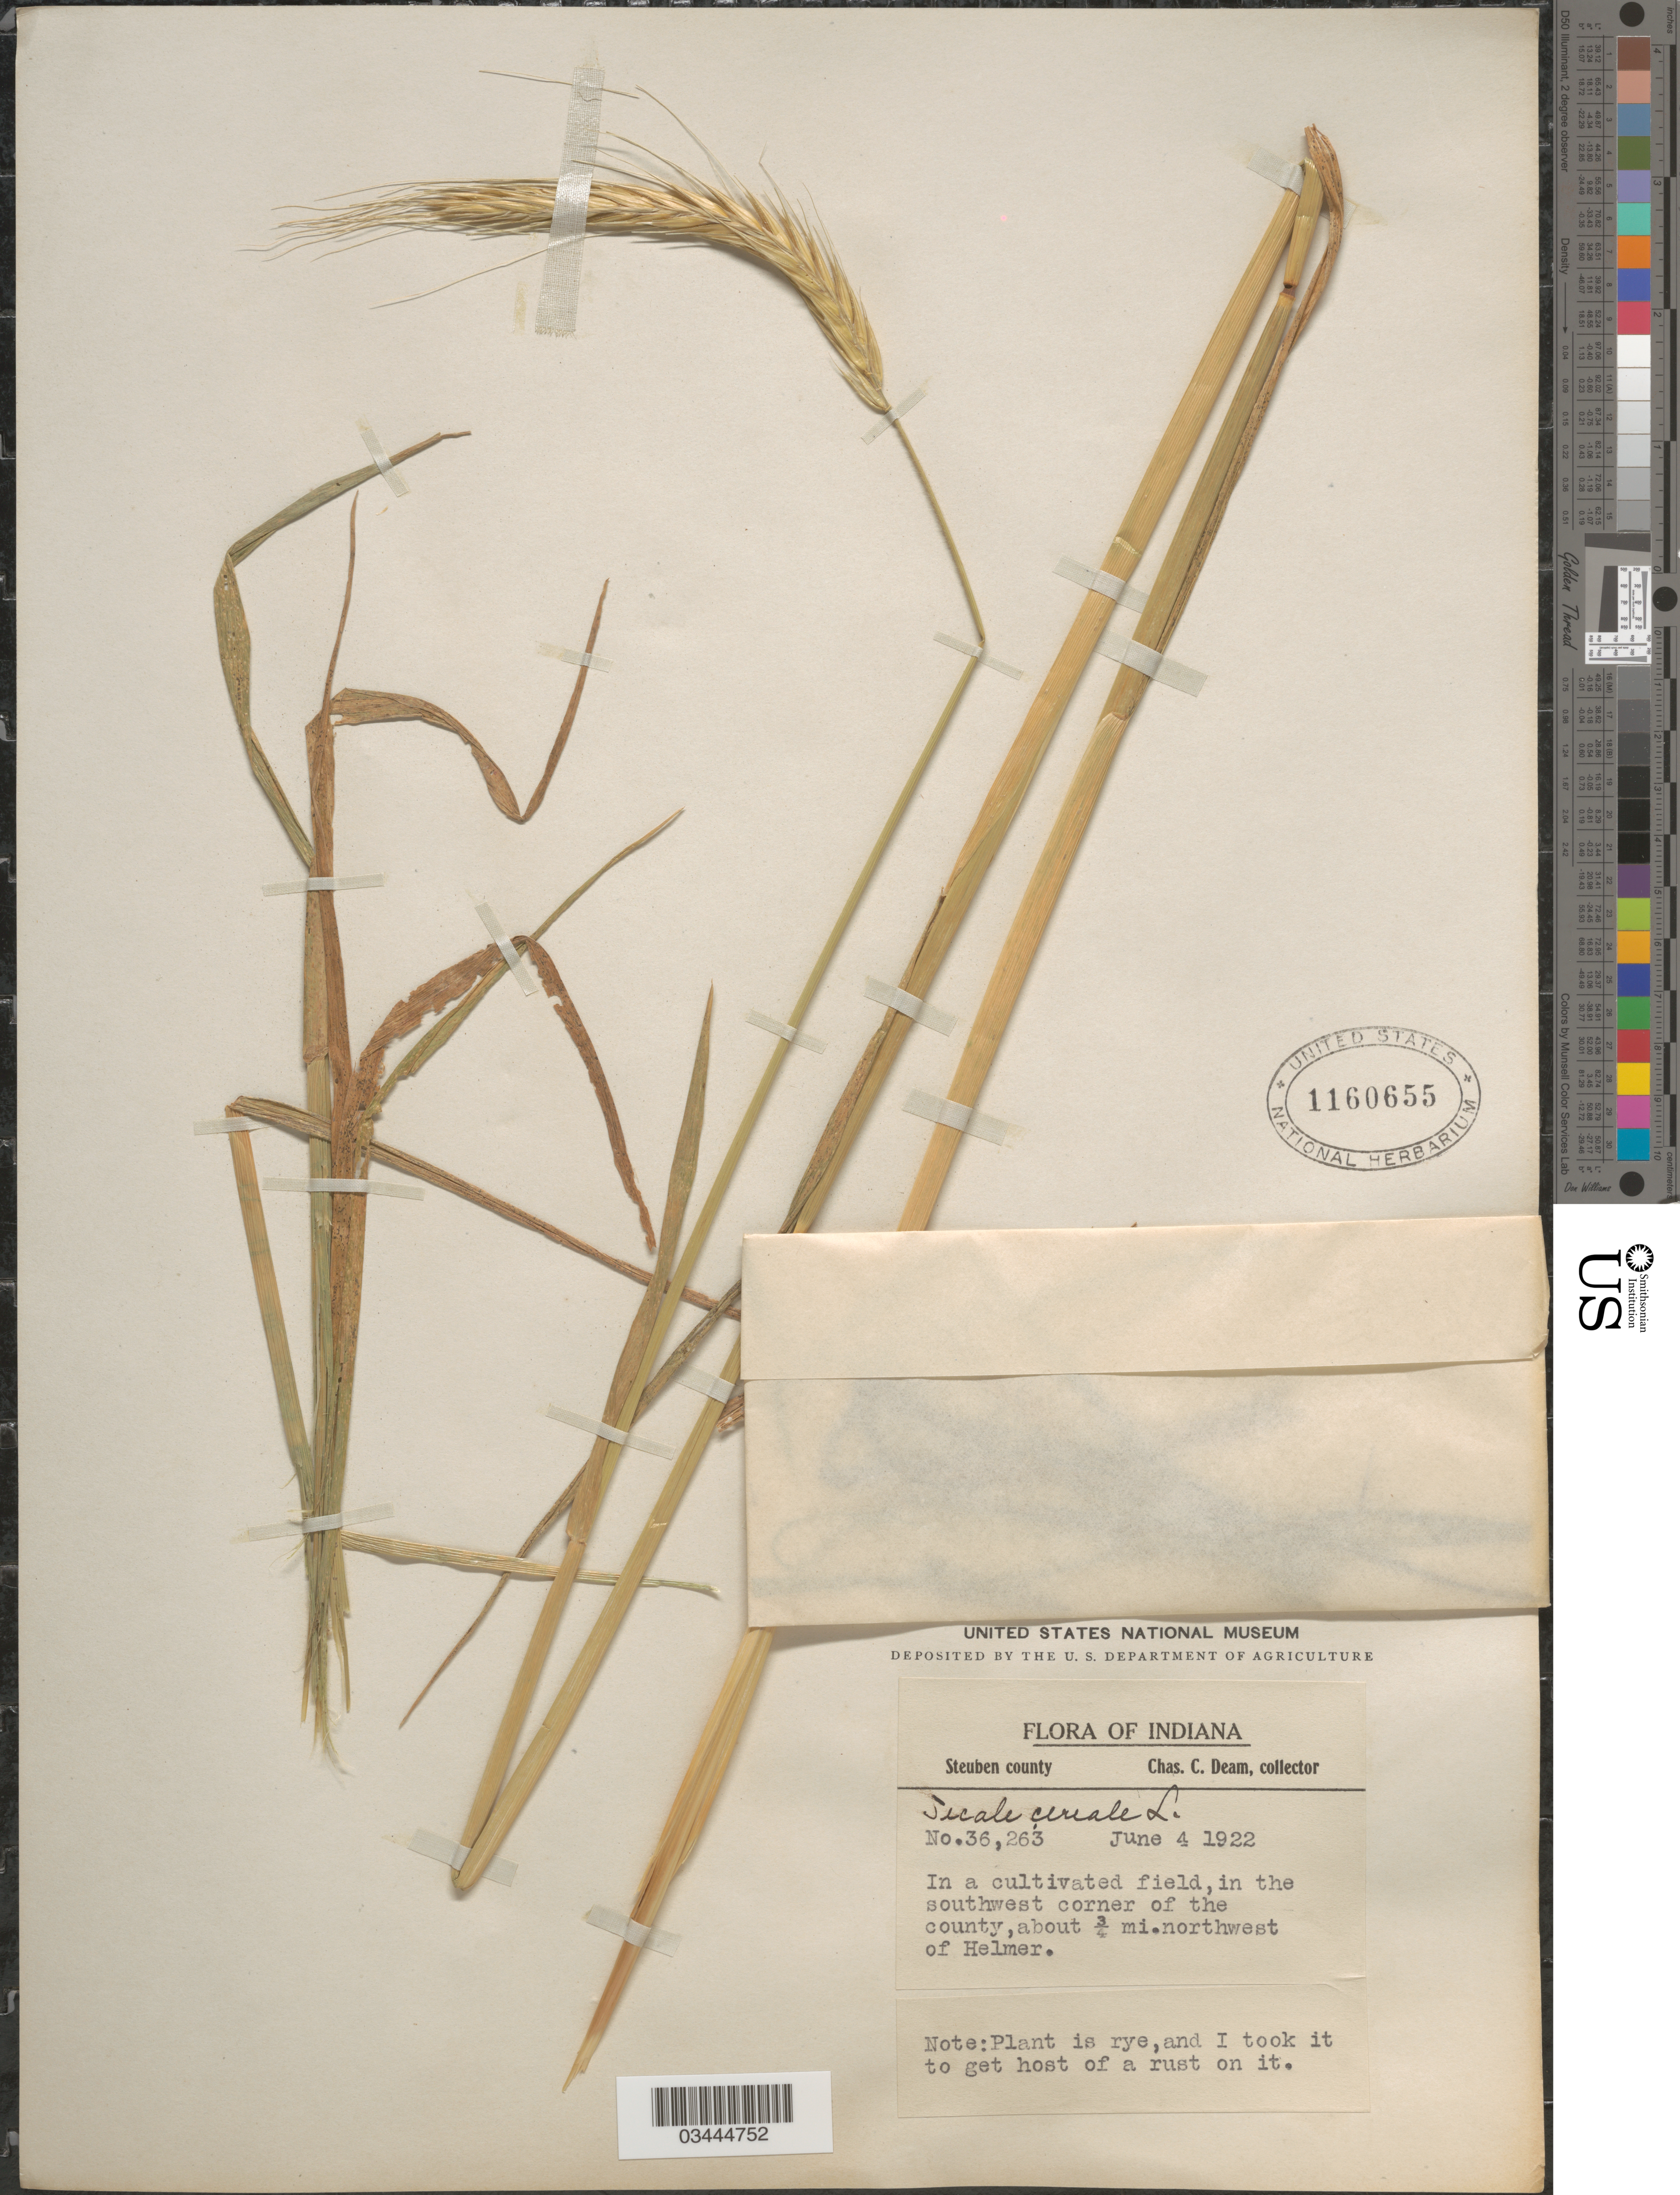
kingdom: Plantae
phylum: Tracheophyta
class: Liliopsida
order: Poales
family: Poaceae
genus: Secale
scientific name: Secale cereale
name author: L.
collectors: C. C. Deam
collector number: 36263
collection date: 1922-06-04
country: United States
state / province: Indiana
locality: Steuben county. In a cultivated field, in the southwest corner of the county, about ¾ mi. northwest of Helmer.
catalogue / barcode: US 1160655